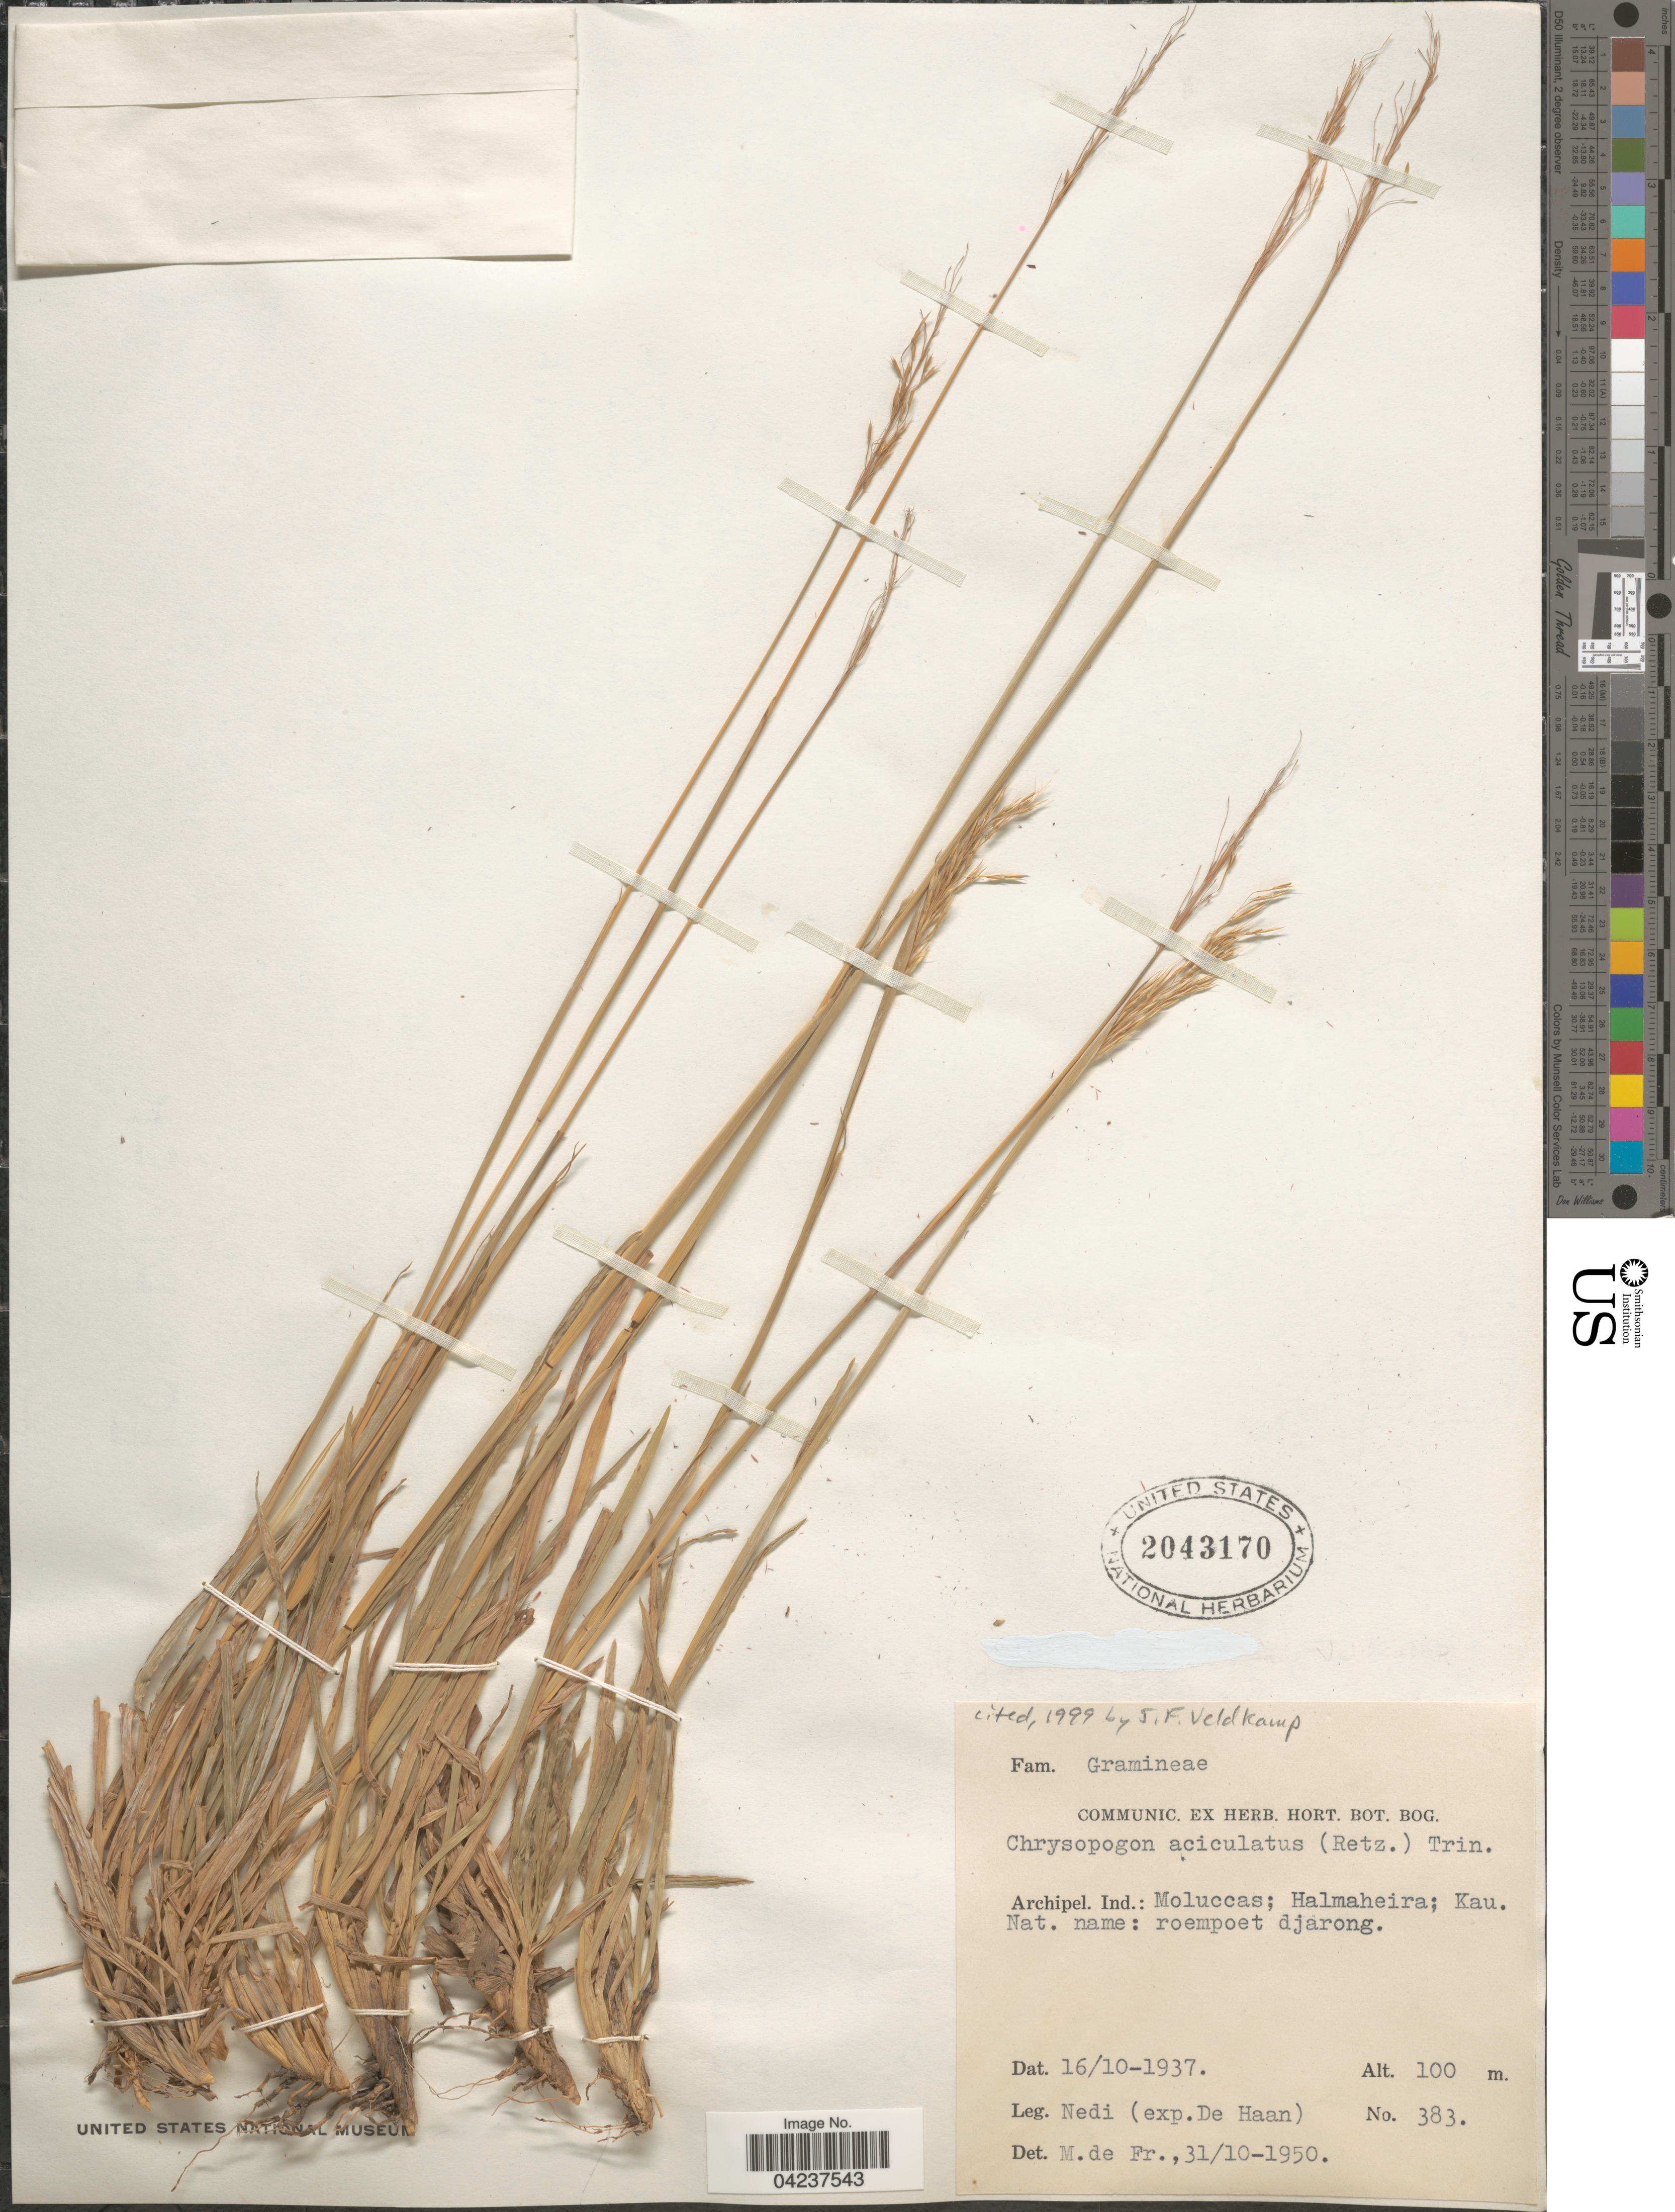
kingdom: Plantae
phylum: Tracheophyta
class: Liliopsida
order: Poales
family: Poaceae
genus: Chrysopogon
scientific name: Chrysopogon aciculatus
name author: (Retz.) Trin.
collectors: Nedi,--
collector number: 383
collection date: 1937-10-16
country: Indonesia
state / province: Maluku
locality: Archipel. Ind.: Moluccas; Halmaheira; Kau. (exp. De Haan).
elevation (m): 100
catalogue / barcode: US 2043170